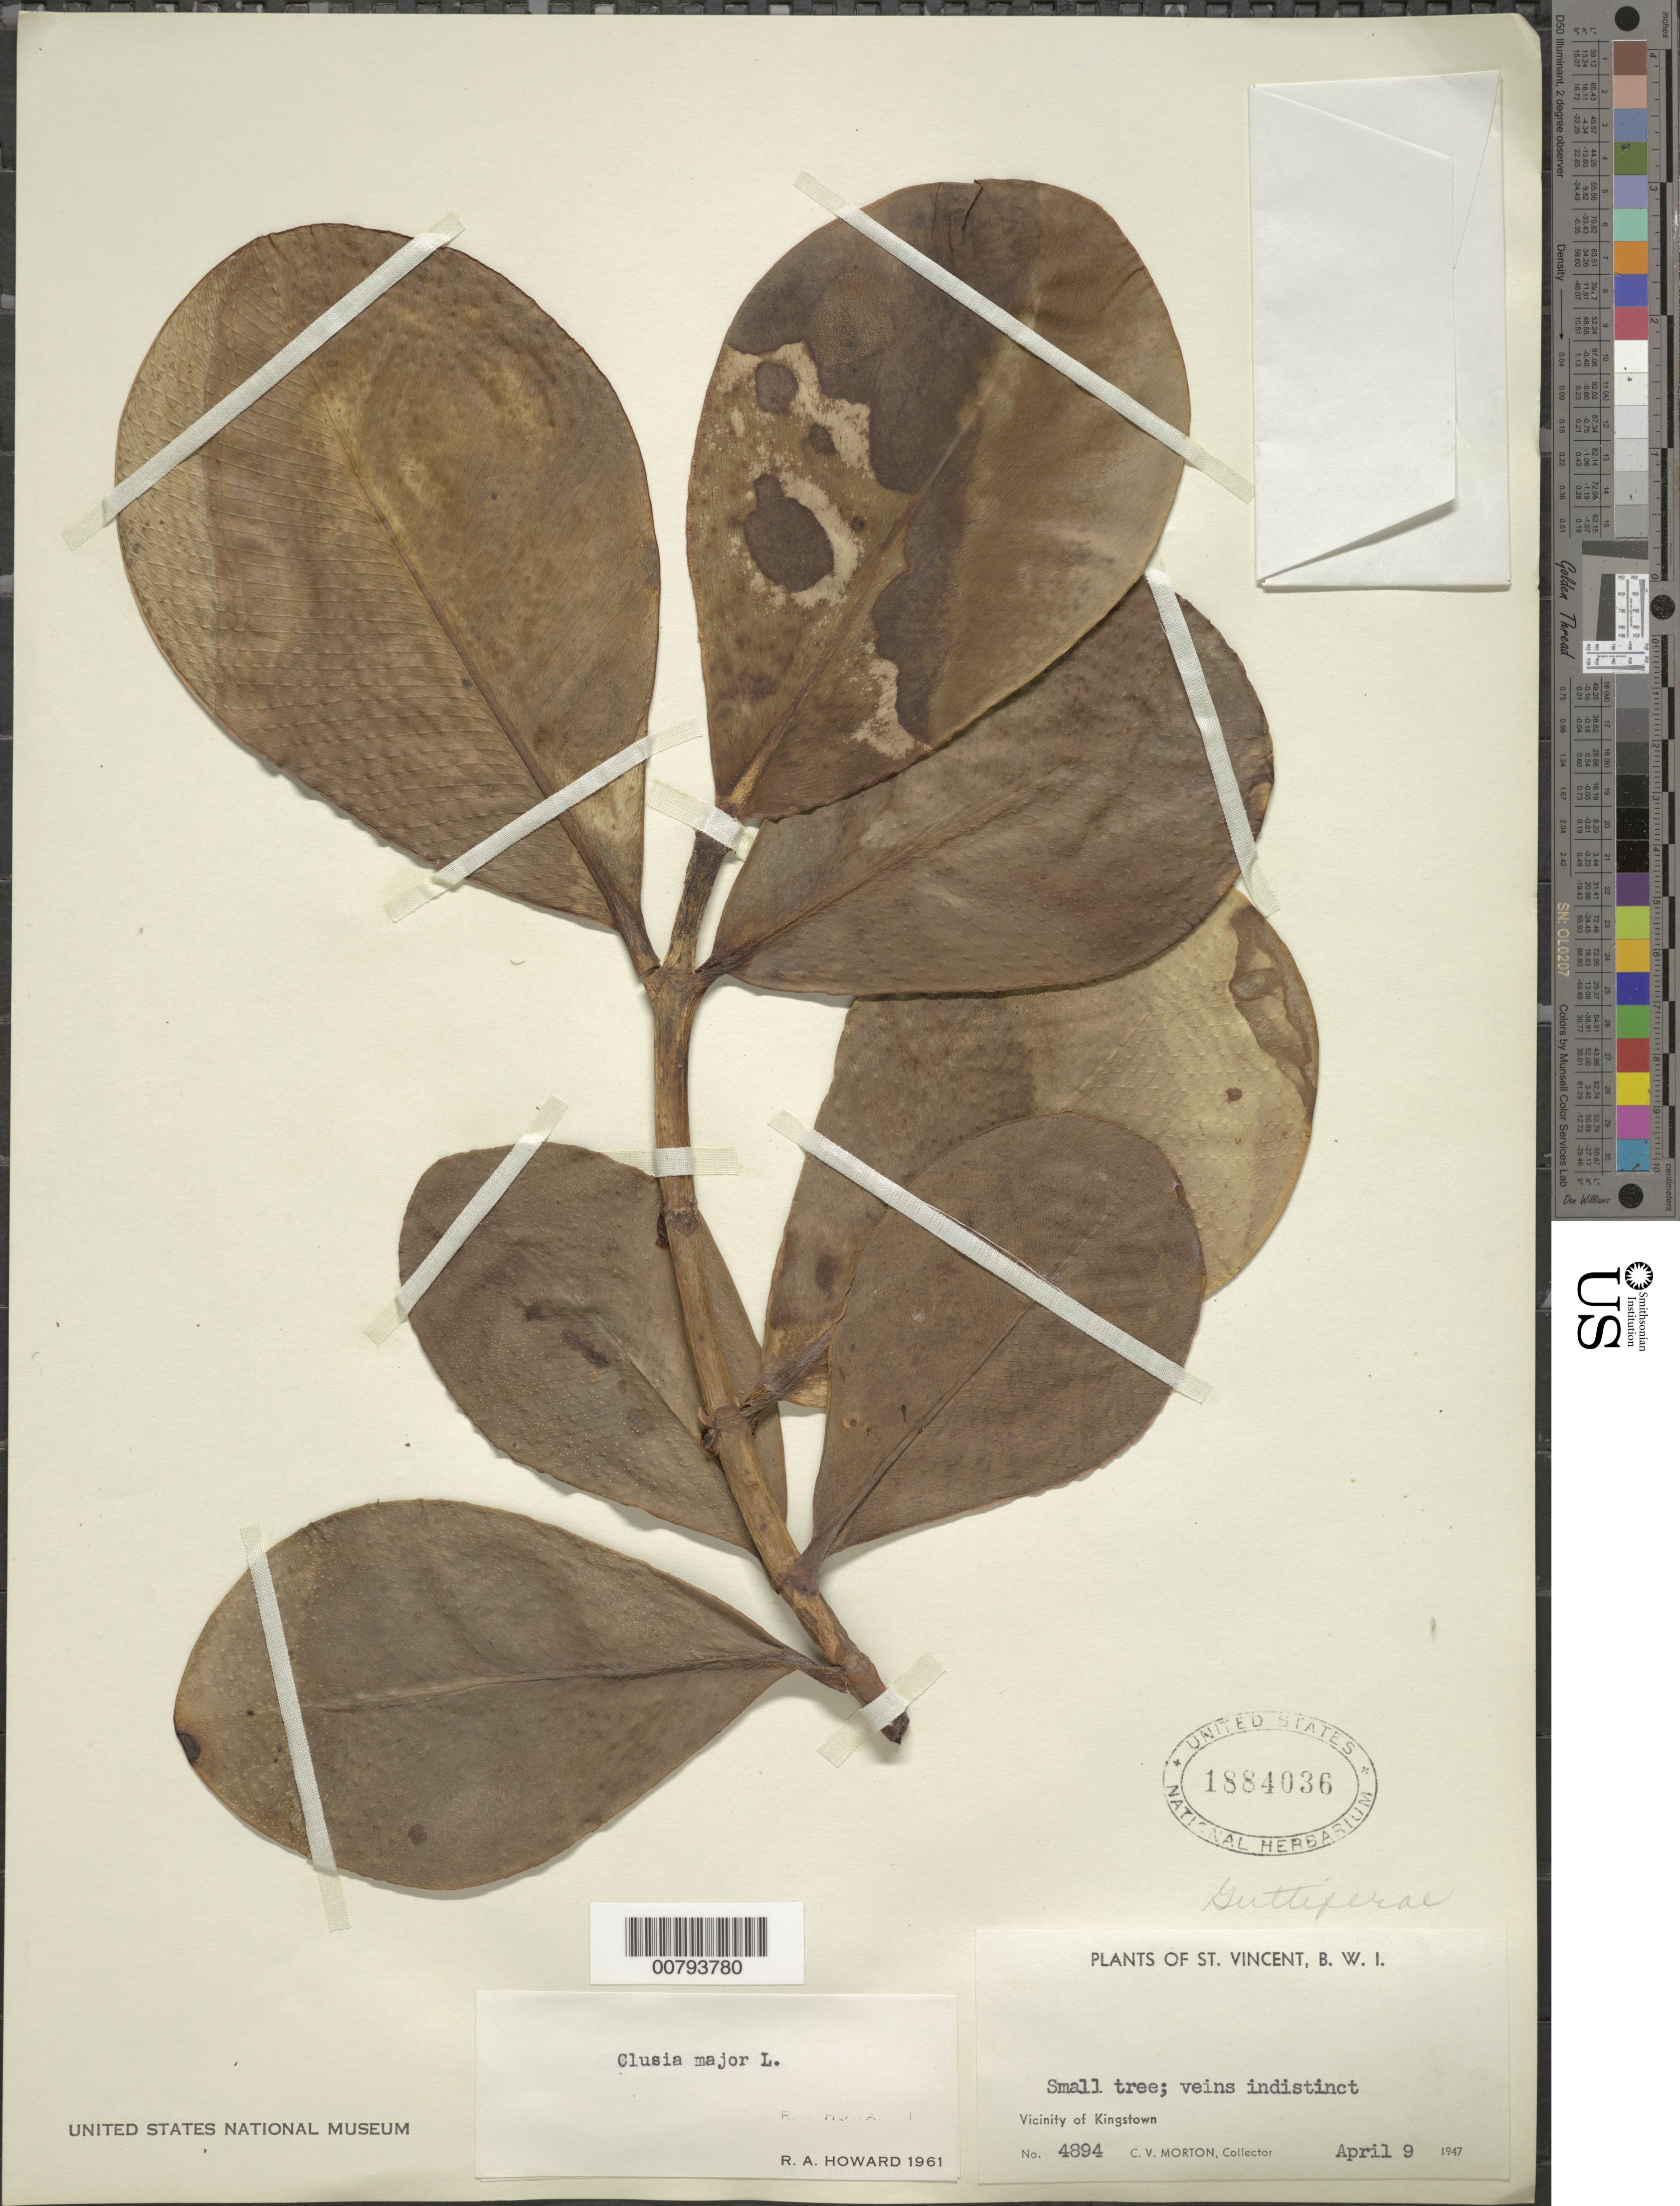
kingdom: Plantae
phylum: Tracheophyta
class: Magnoliopsida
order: Malpighiales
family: Clusiaceae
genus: Clusia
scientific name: Clusia major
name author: L.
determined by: Howard, R. A.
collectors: C. V. Morton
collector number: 4894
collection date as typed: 09 Apr 1947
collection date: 1947-04-09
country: St. Vincent - Grenadines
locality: Vicinity of Kingstown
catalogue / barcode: US 1884036